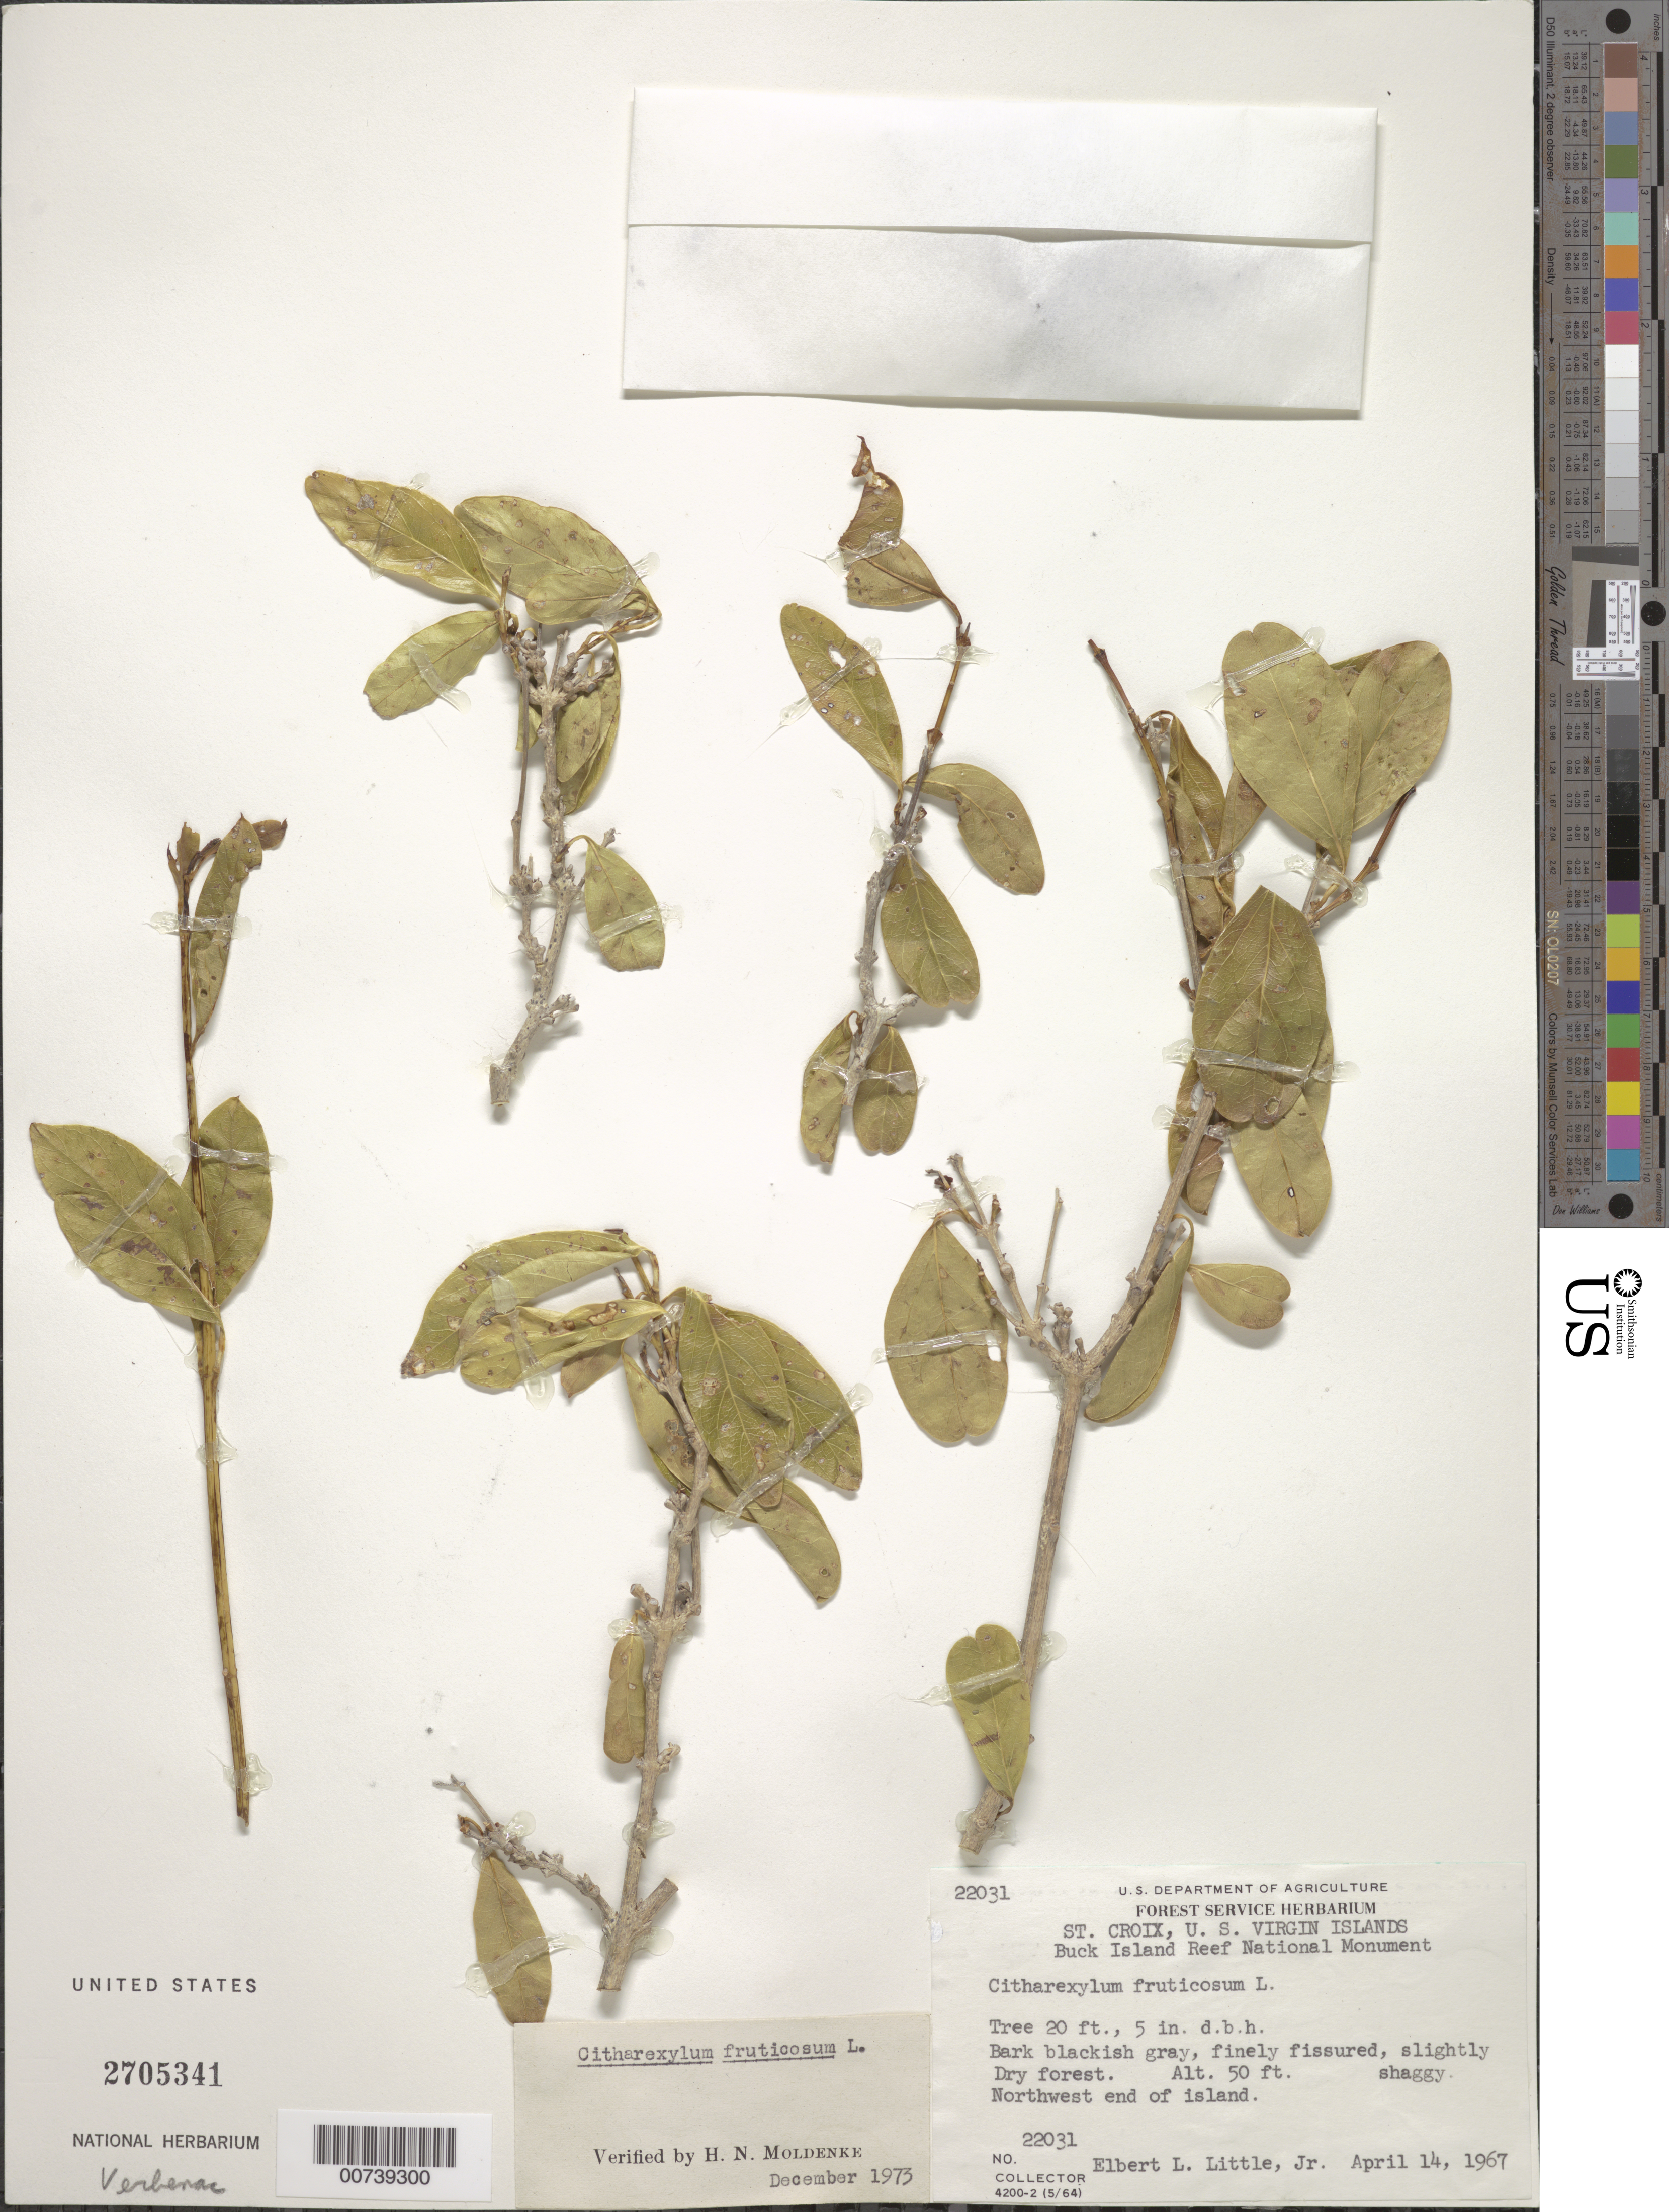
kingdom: Plantae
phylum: Tracheophyta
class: Magnoliopsida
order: Lamiales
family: Verbenaceae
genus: Citharexylum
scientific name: Citharexylum spinosum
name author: L.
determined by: Moldenke, H. N.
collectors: E. L. Little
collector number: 22031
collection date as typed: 14 Apr 1967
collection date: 1967-04-14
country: U.S. Virgin Islands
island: St. Croix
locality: Buck Island Reef National Monument, NW end of island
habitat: Dry forest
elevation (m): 15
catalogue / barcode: US 2705341